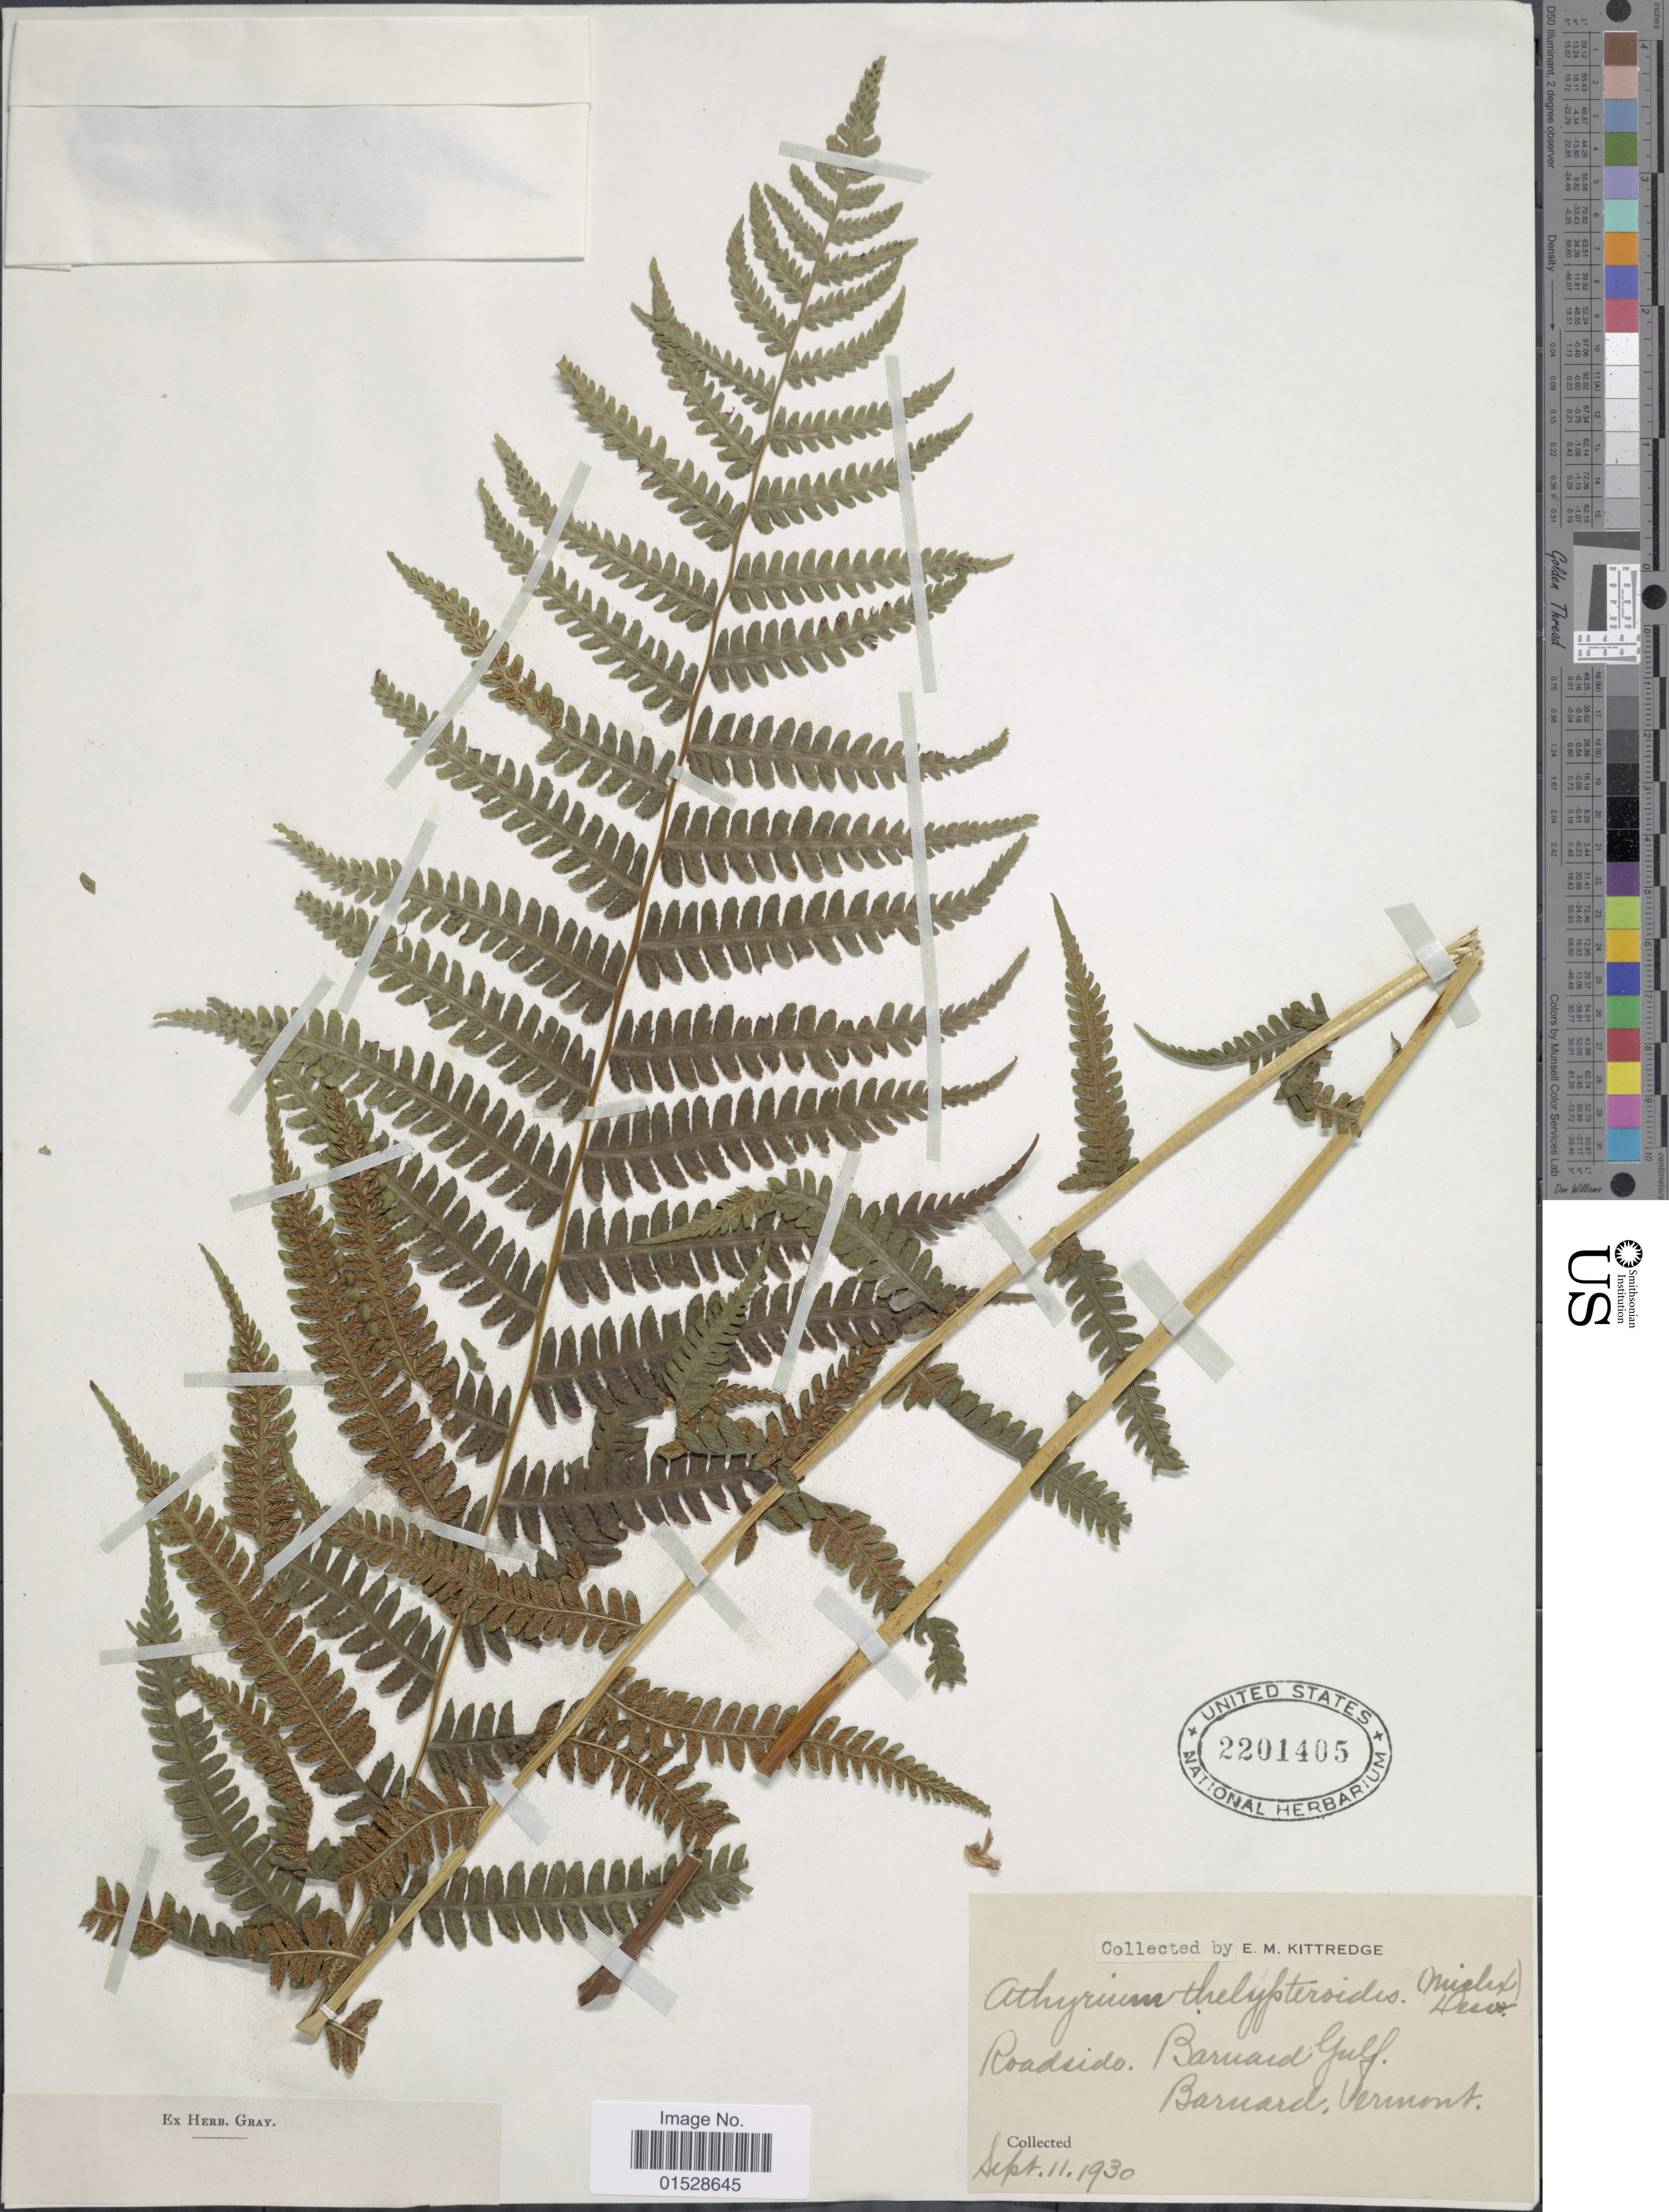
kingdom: Plantae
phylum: Tracheophyta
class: Polypodiopsida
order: Polypodiales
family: Athyriaceae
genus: Deparia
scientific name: Deparia acrostichoides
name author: (Sw.) M. Kato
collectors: E. Kittredge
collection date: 1930-09-11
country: United States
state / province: Vermont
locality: Roadside Barnard Gulf, Barnard, Vermont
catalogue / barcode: US 2201405